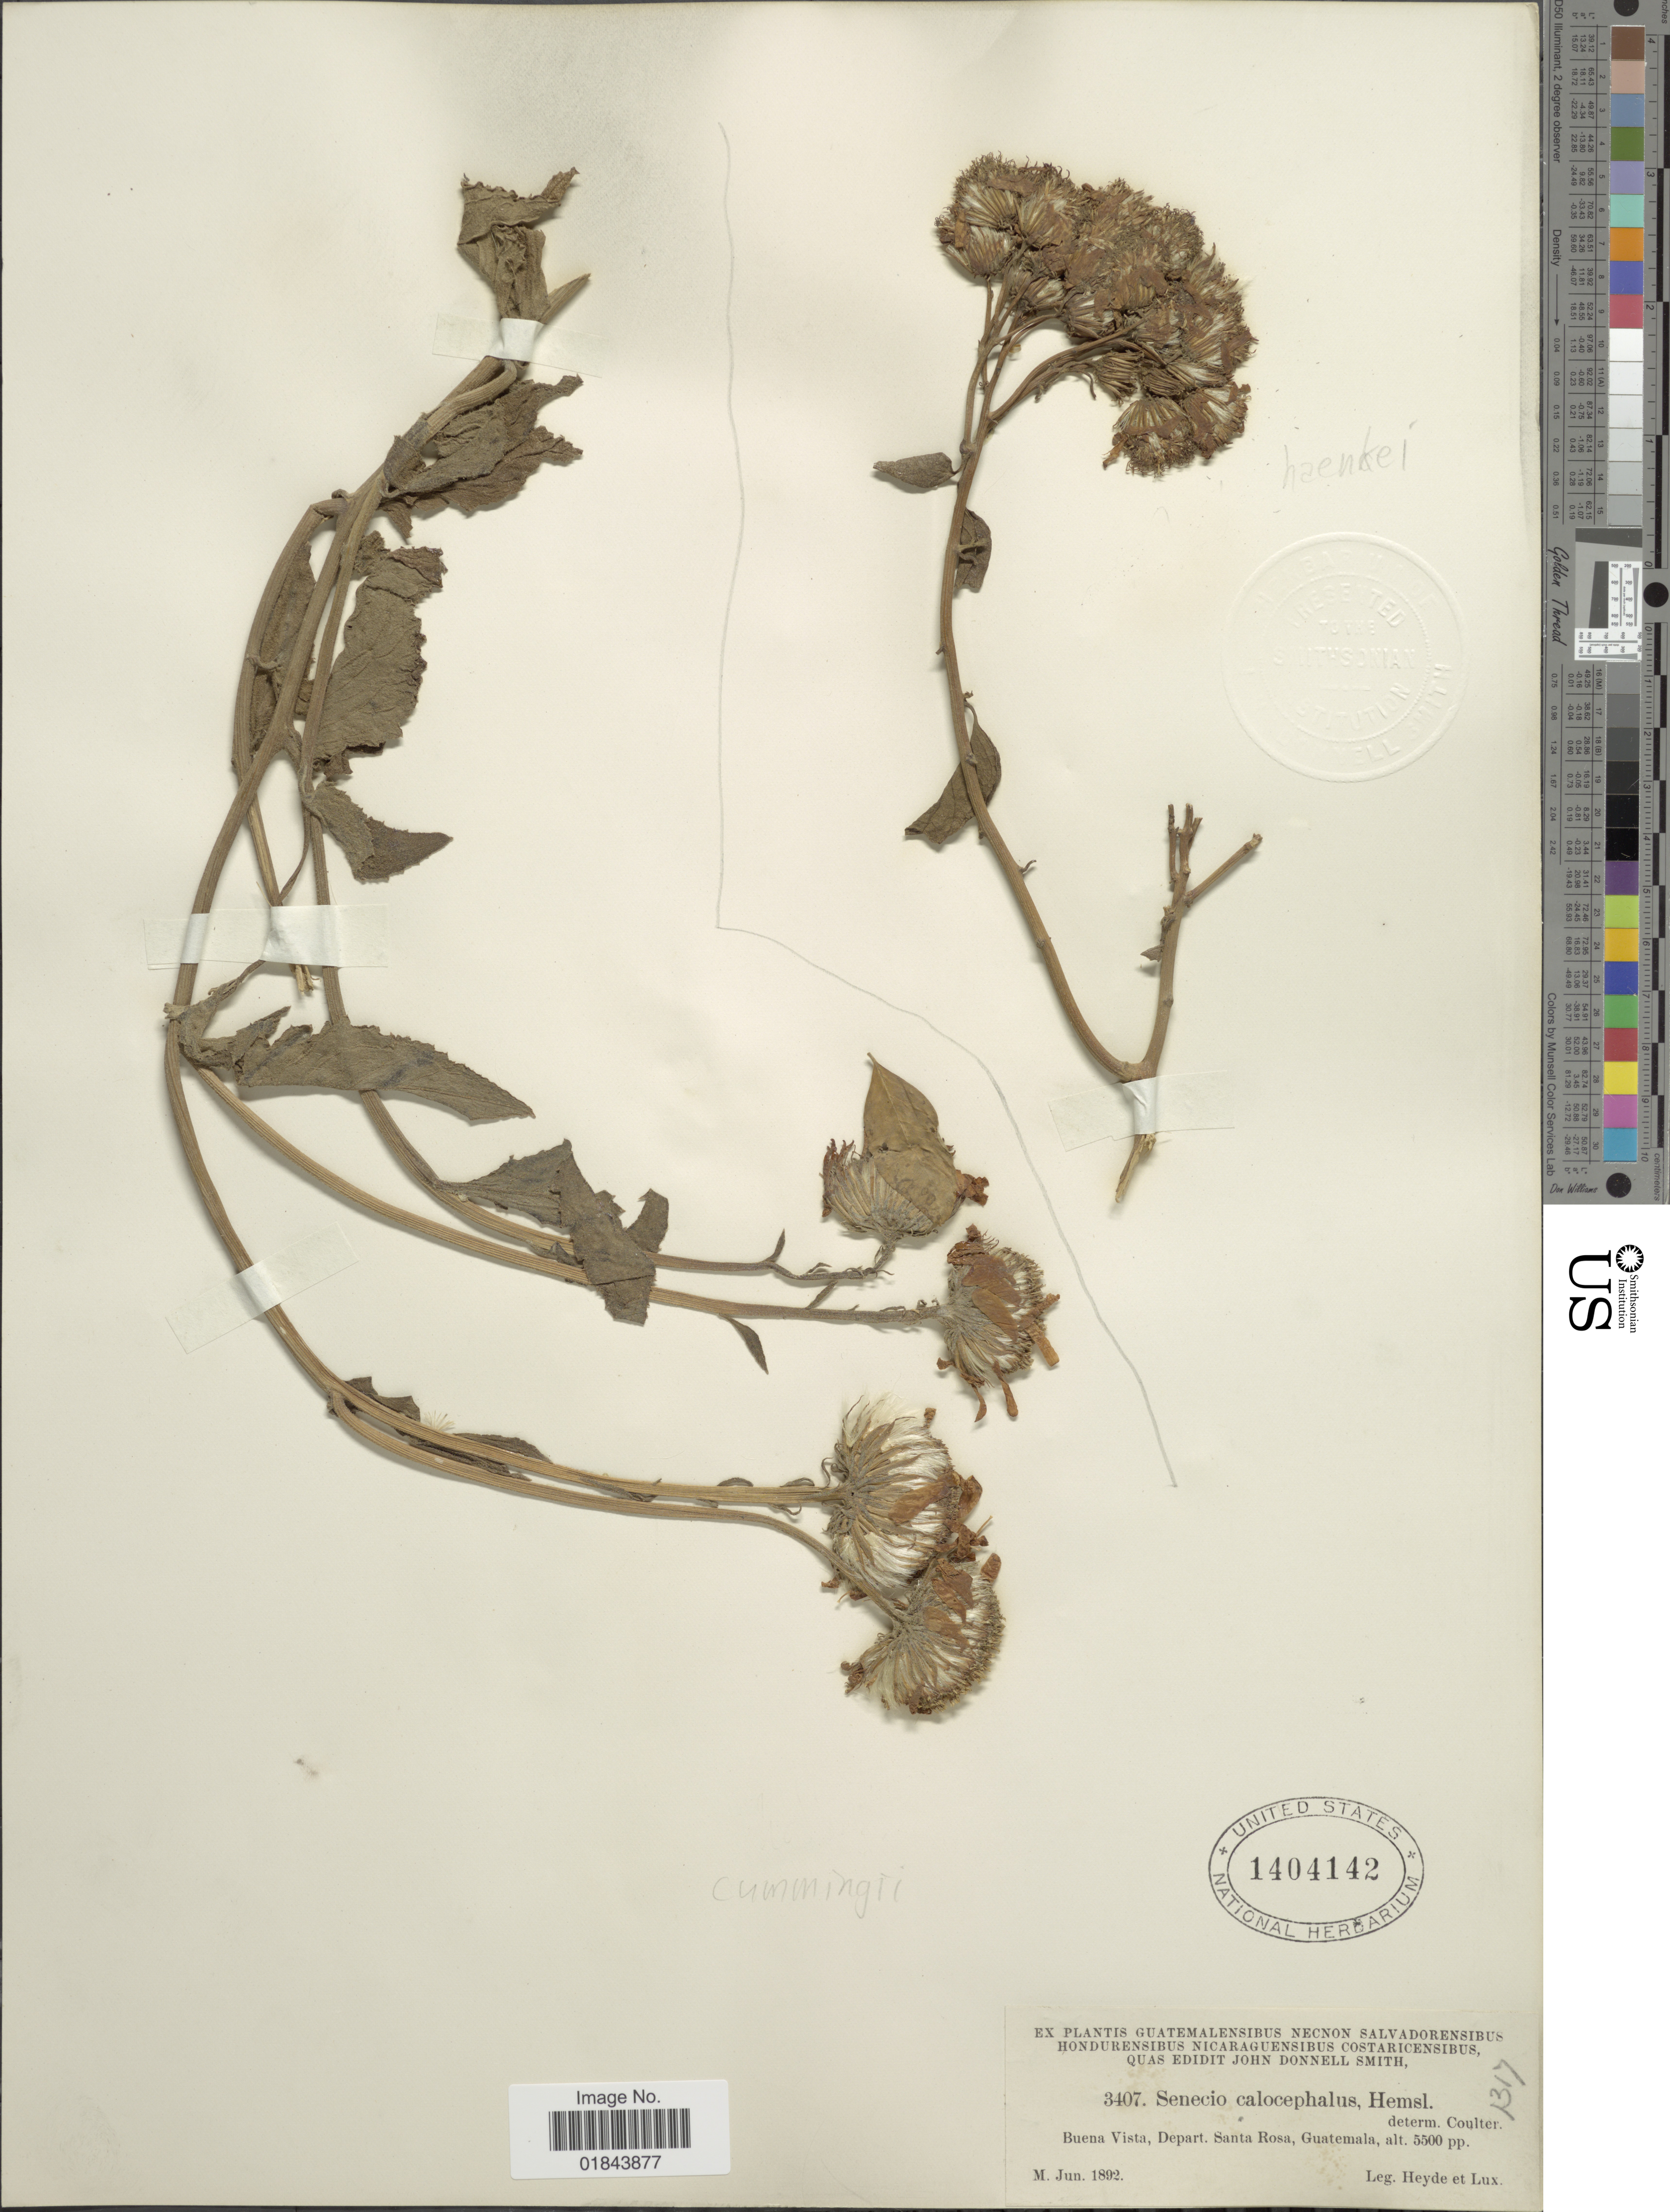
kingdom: Plantae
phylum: Tracheophyta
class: Magnoliopsida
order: Asterales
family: Asteraceae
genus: Pseudogynoxys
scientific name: Pseudogynoxys cummingii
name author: (Benth.) H. Rob. & Cuatrec.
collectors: Heyde & Lux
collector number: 3407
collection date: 1892-06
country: Guatemala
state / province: Santa Rosa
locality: Buena Vista, Depart. Santa Rosa, Guatemala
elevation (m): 1676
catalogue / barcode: US 1404142